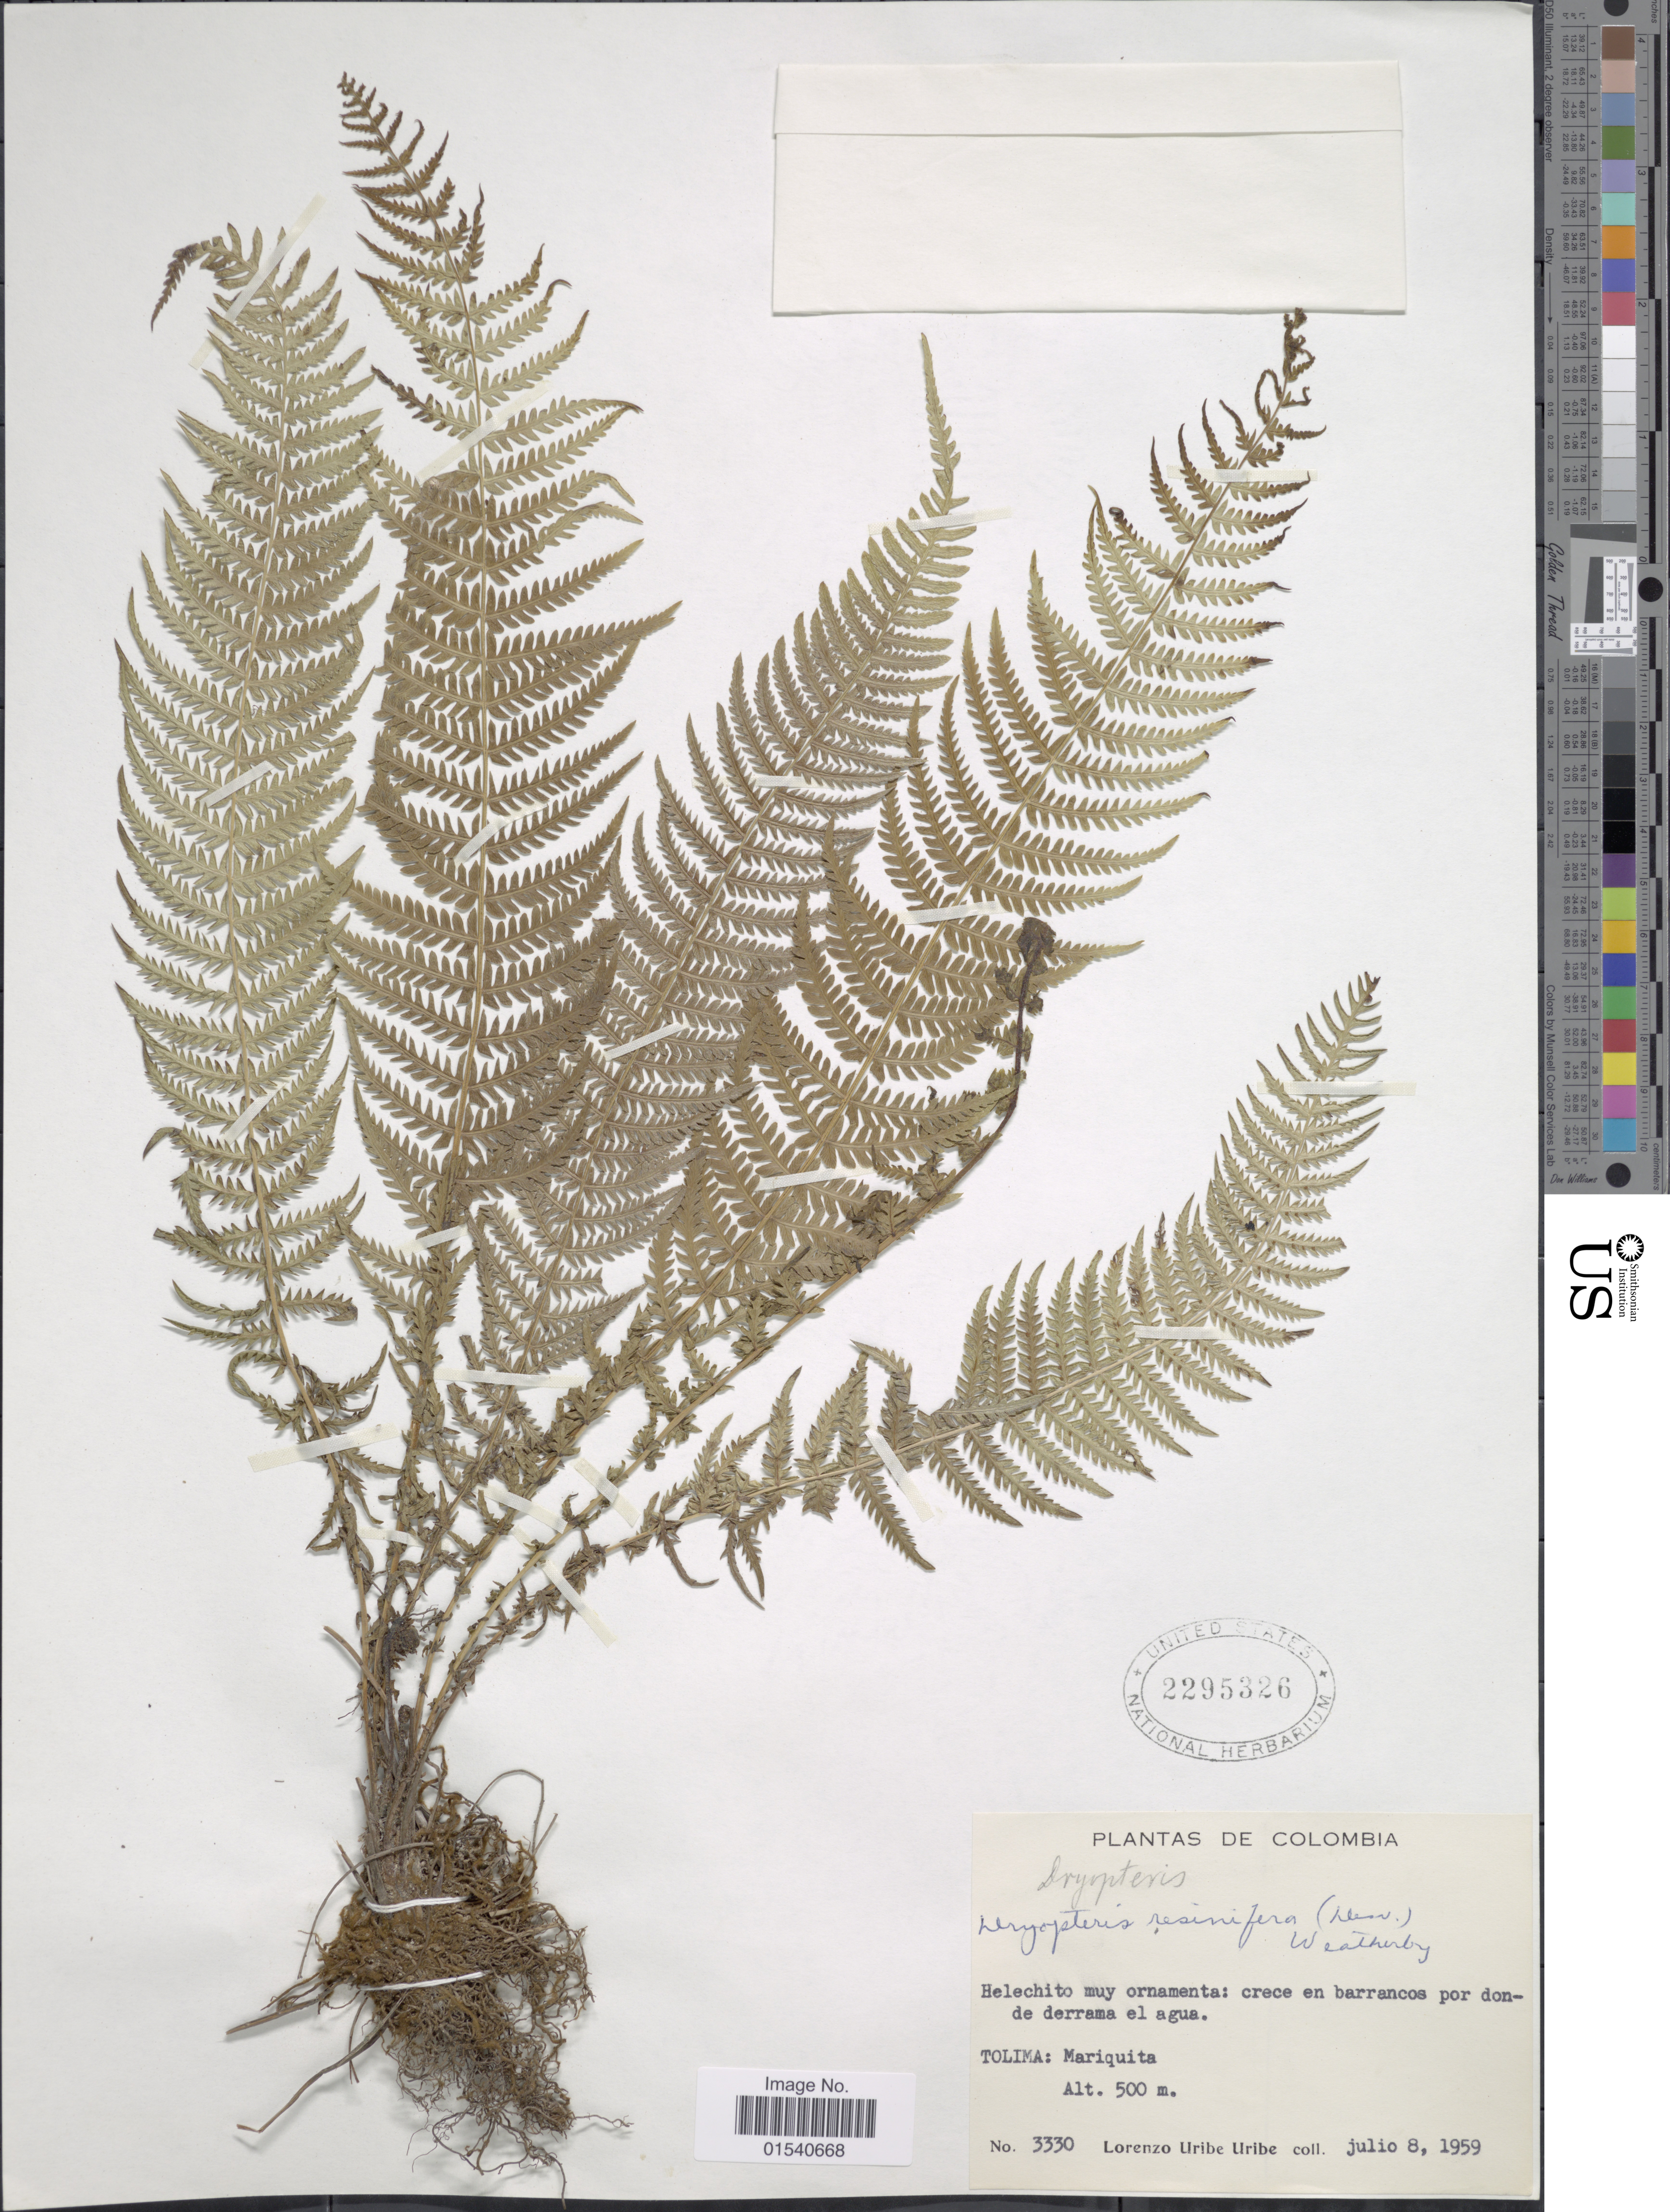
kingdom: Plantae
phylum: Tracheophyta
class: Polypodiopsida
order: Polypodiales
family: Thelypteridaceae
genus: Amauropelta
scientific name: Amauropelta resinifera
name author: (Desv.) Pic. Serm.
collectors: L. Uribe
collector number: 3330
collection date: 1959-07-08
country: Colombia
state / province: Tolima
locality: Mariquita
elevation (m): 500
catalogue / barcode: US 2295326